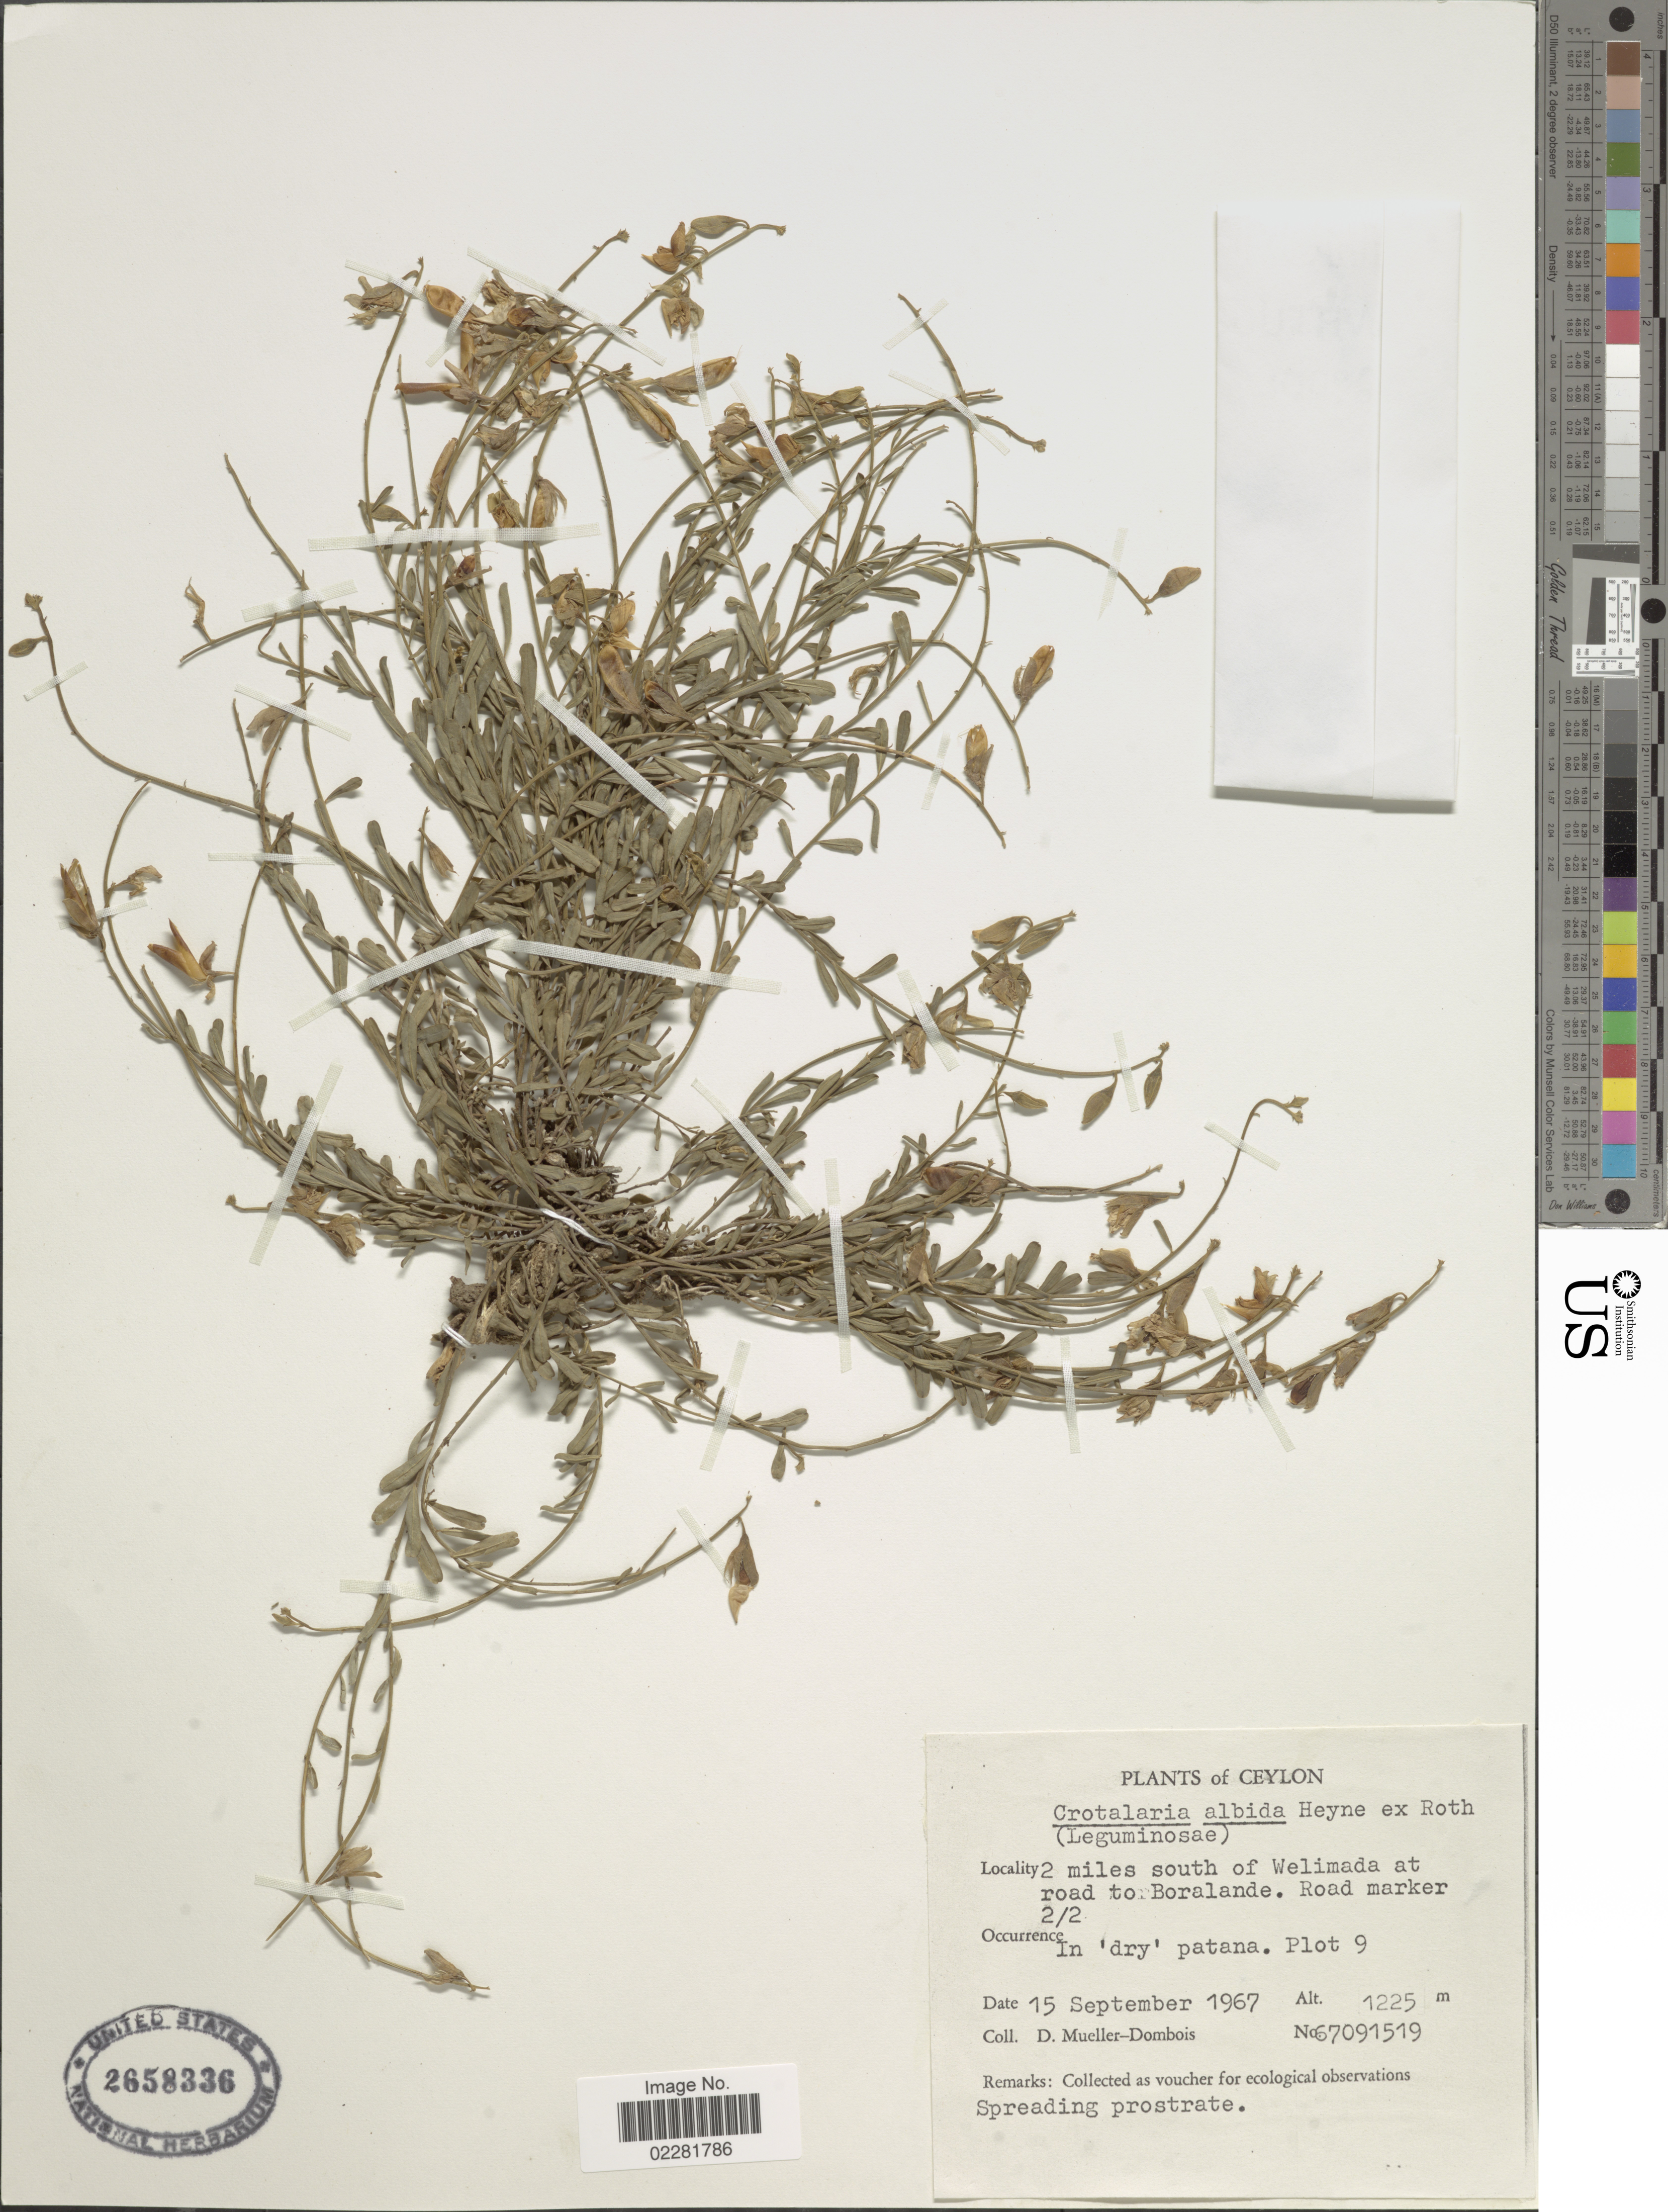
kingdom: Plantae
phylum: Tracheophyta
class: Magnoliopsida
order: Fabales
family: Fabaceae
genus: Crotalaria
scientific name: Crotalaria albida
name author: B. Heyne ex Roth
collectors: D. Mueller-Dombois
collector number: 67091519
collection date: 1967-09-15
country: Sri Lanka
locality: Ceylon, 2 miles south of Welimada at road to Boralande, road marker 2/2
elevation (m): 1225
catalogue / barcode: US 2658336